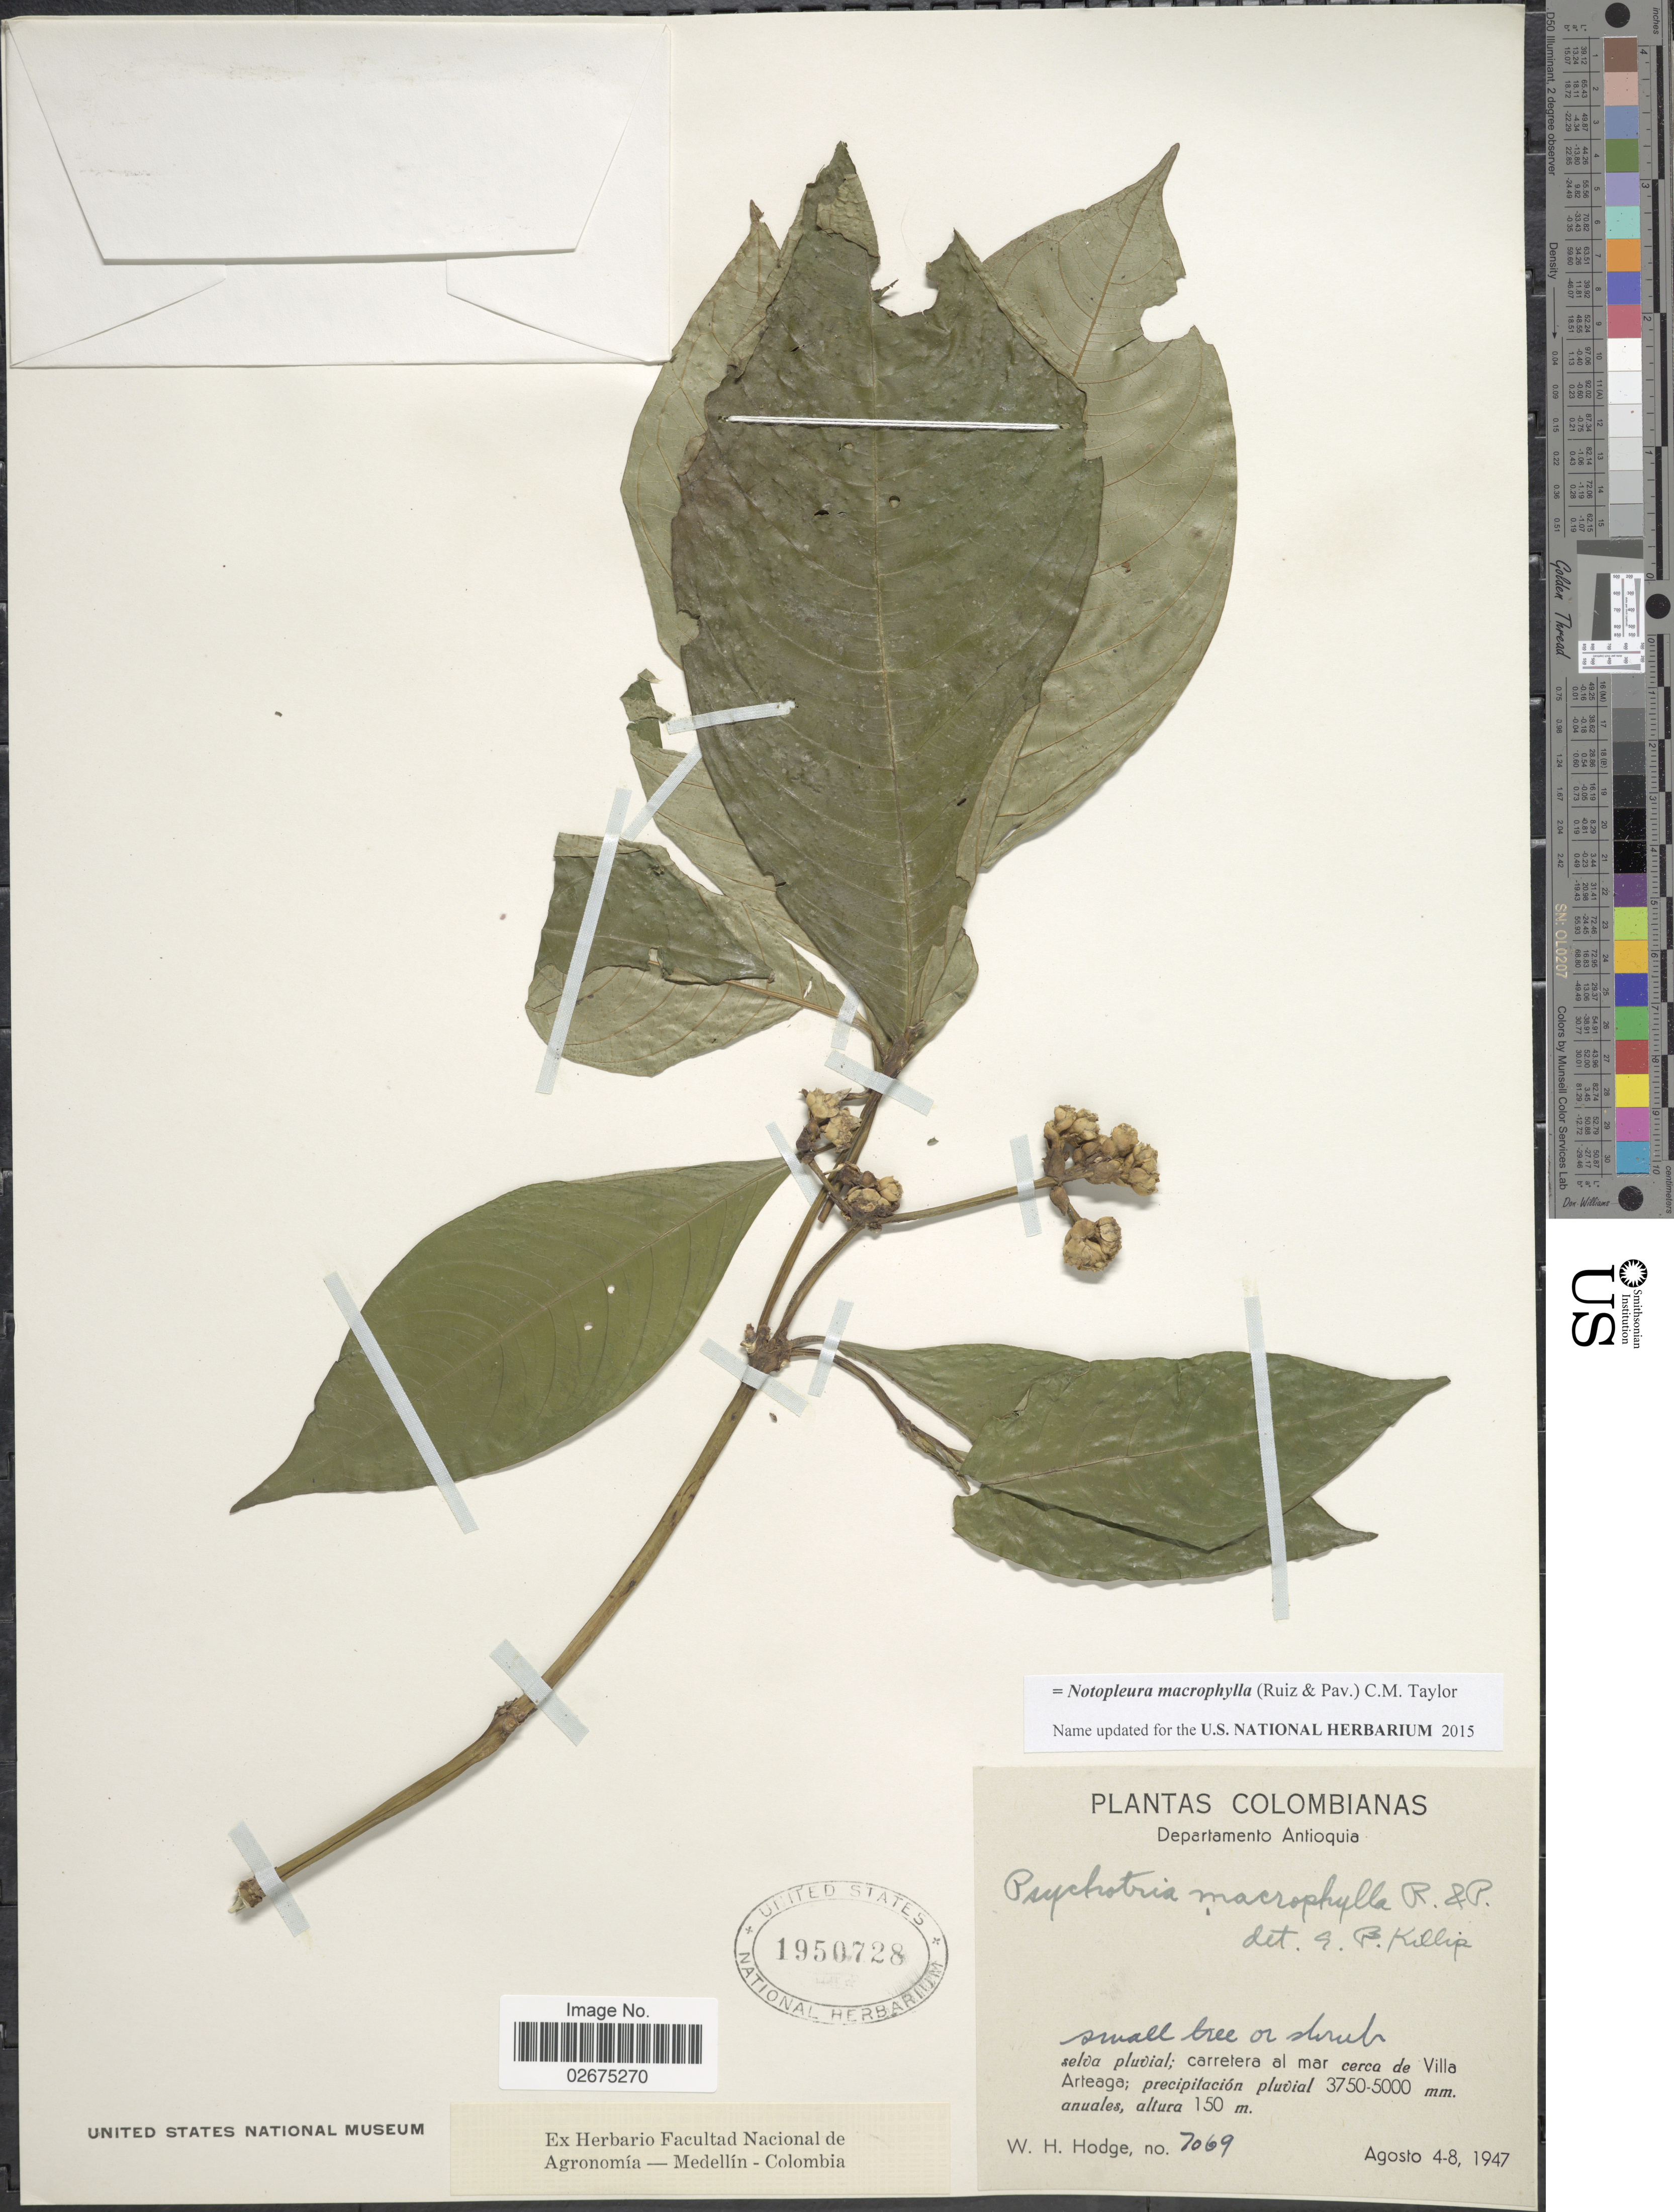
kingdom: Plantae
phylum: Tracheophyta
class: Magnoliopsida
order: Gentianales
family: Rubiaceae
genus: Notopleura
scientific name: Notopleura macrophylla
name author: (Ruiz & Pav.) C.M. Taylor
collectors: W. Hodge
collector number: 7069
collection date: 1947-08-04/1947-08-08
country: Colombia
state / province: Antioquia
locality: Departamento Antioquia, Selva pluvial; carretera al mar cerca de Villa Arteaga; precipitación pluvial 3750-5000 mm. anuales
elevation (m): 150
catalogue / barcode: US 1950728